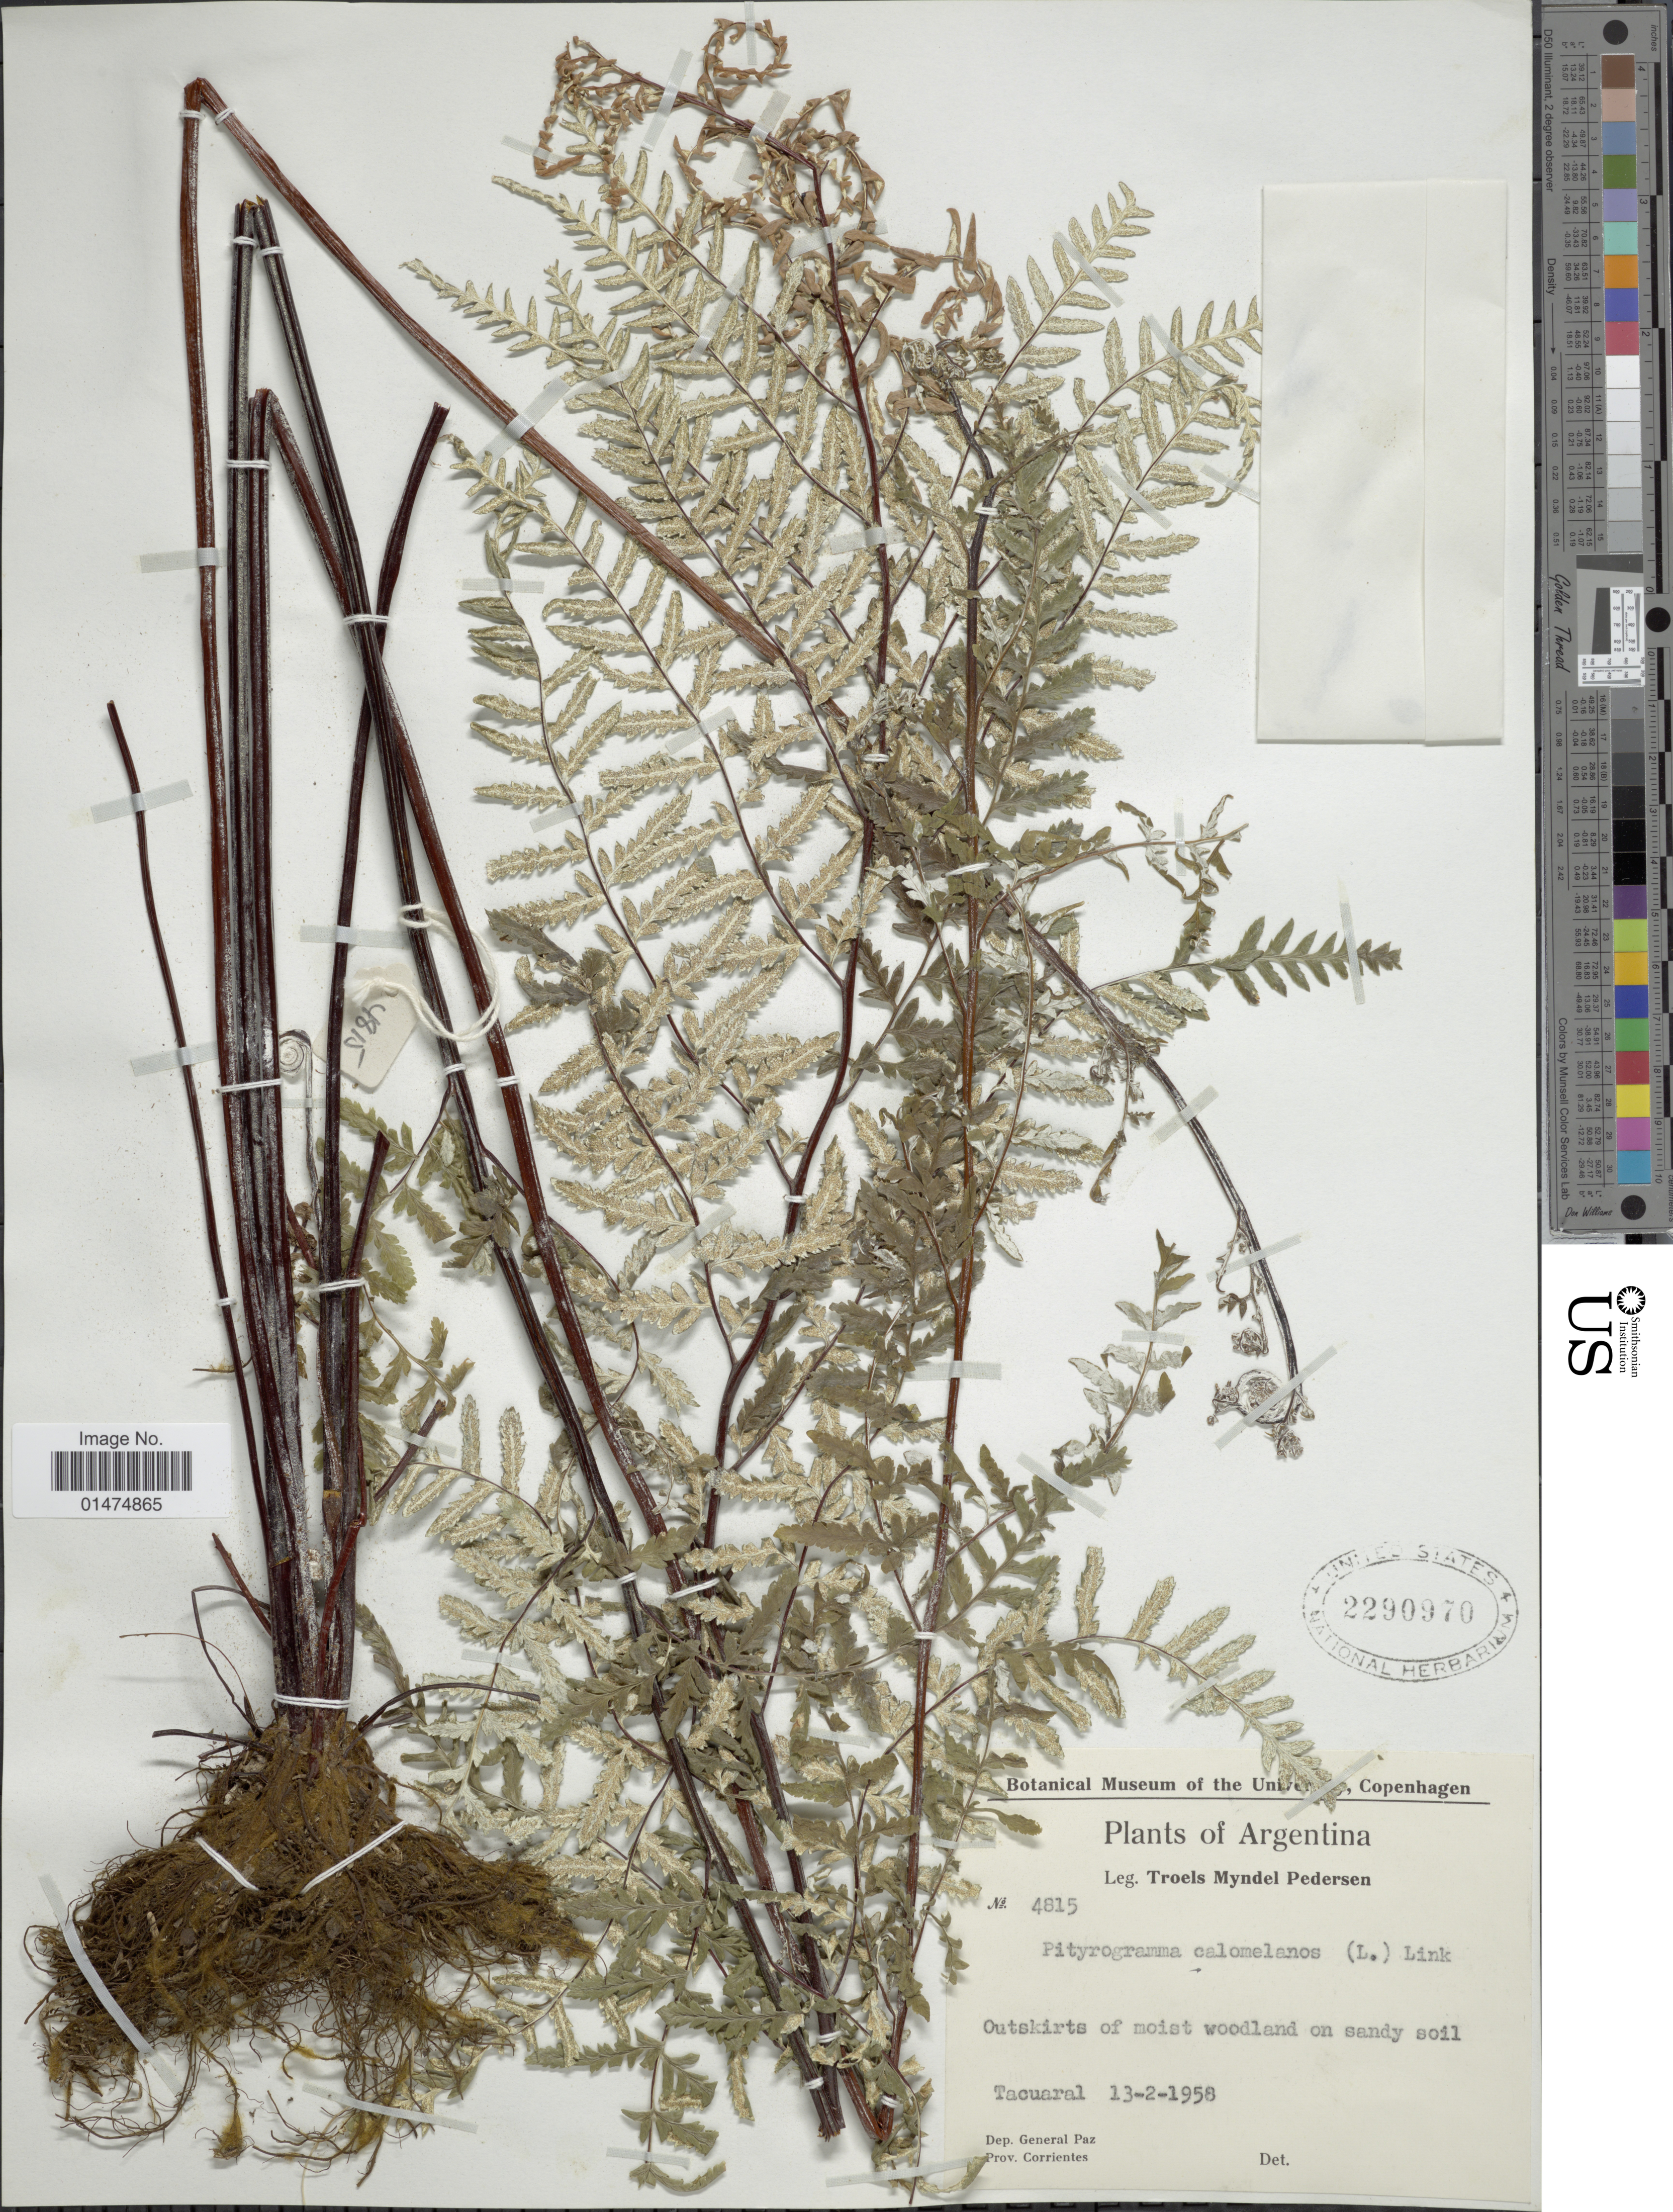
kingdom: Plantae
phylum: Tracheophyta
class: Polypodiopsida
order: Polypodiales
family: Pteridaceae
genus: Pityrogramma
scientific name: Pityrogramma calomelanos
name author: (L.) Link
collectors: T. Pederson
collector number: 4815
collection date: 1958-02-13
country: Argentina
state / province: Corrientes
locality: Dep. General Paz.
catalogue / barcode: US 2290970